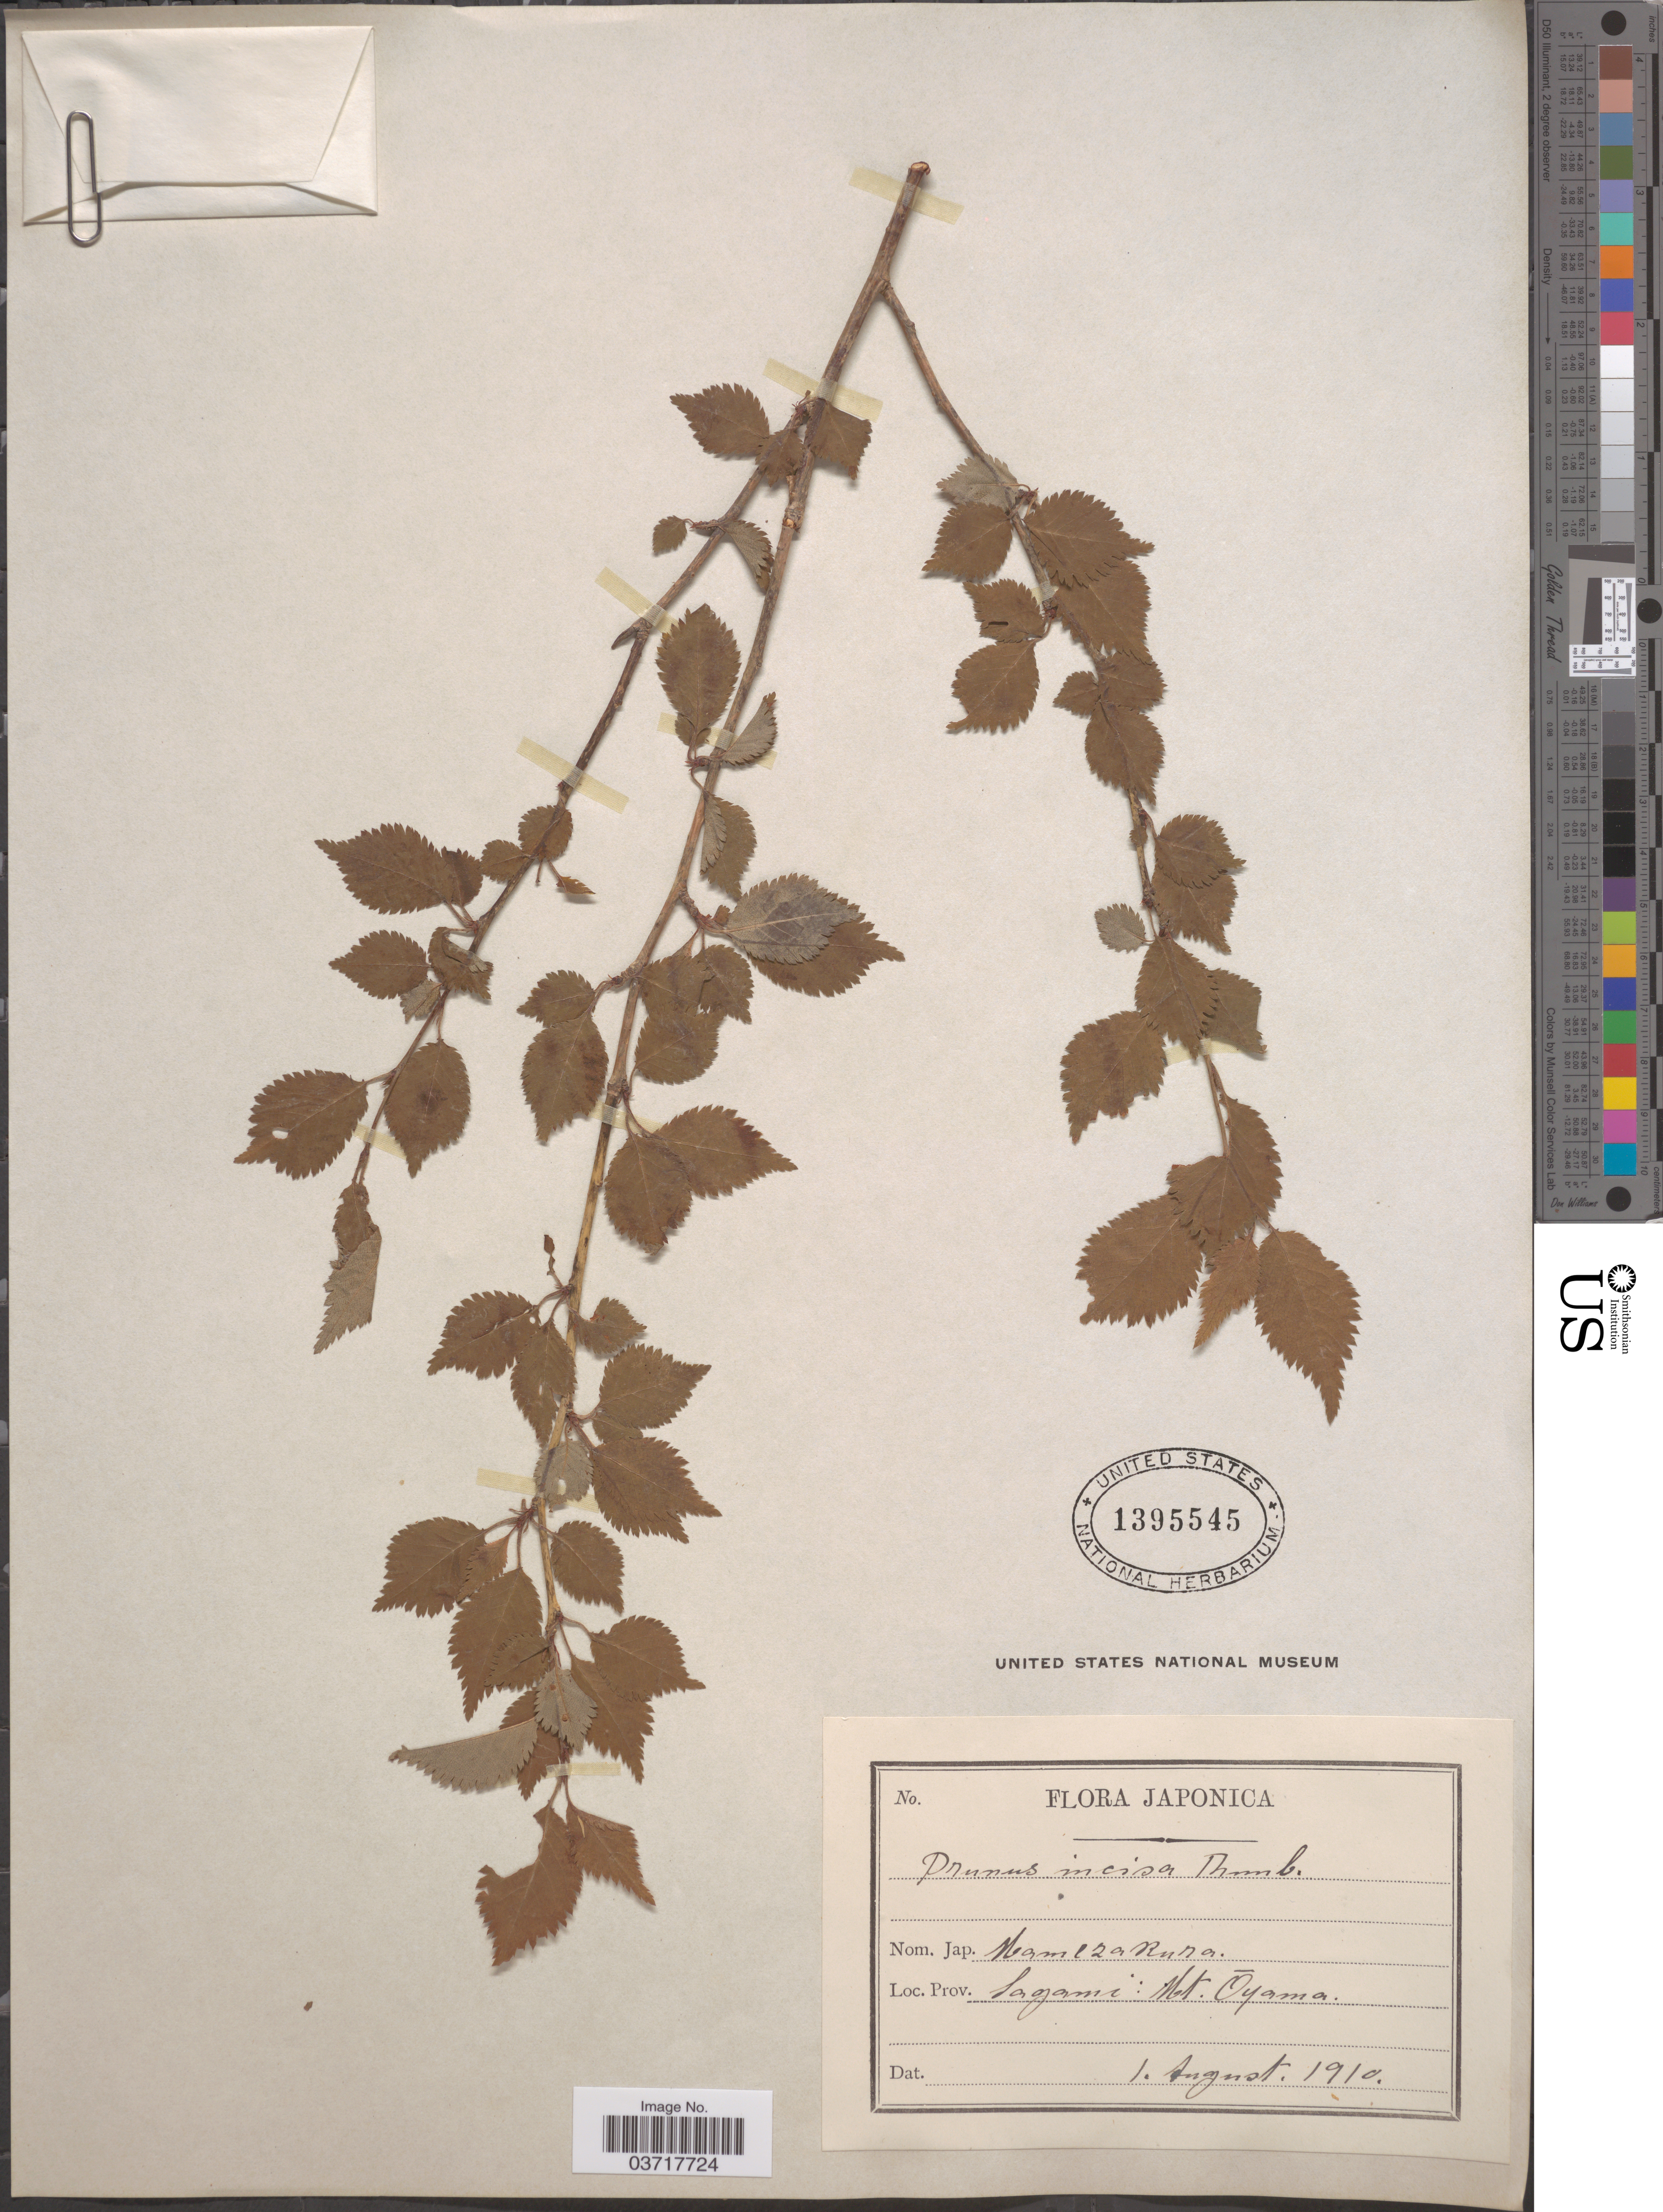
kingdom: Plantae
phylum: Tracheophyta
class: Magnoliopsida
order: Rosales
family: Rosaceae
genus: Prunus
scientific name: Prunus incisa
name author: Thunb.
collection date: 1910-08-01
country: Japan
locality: Prov. Sagami: Mt. Ōyama.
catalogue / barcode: US 1395545